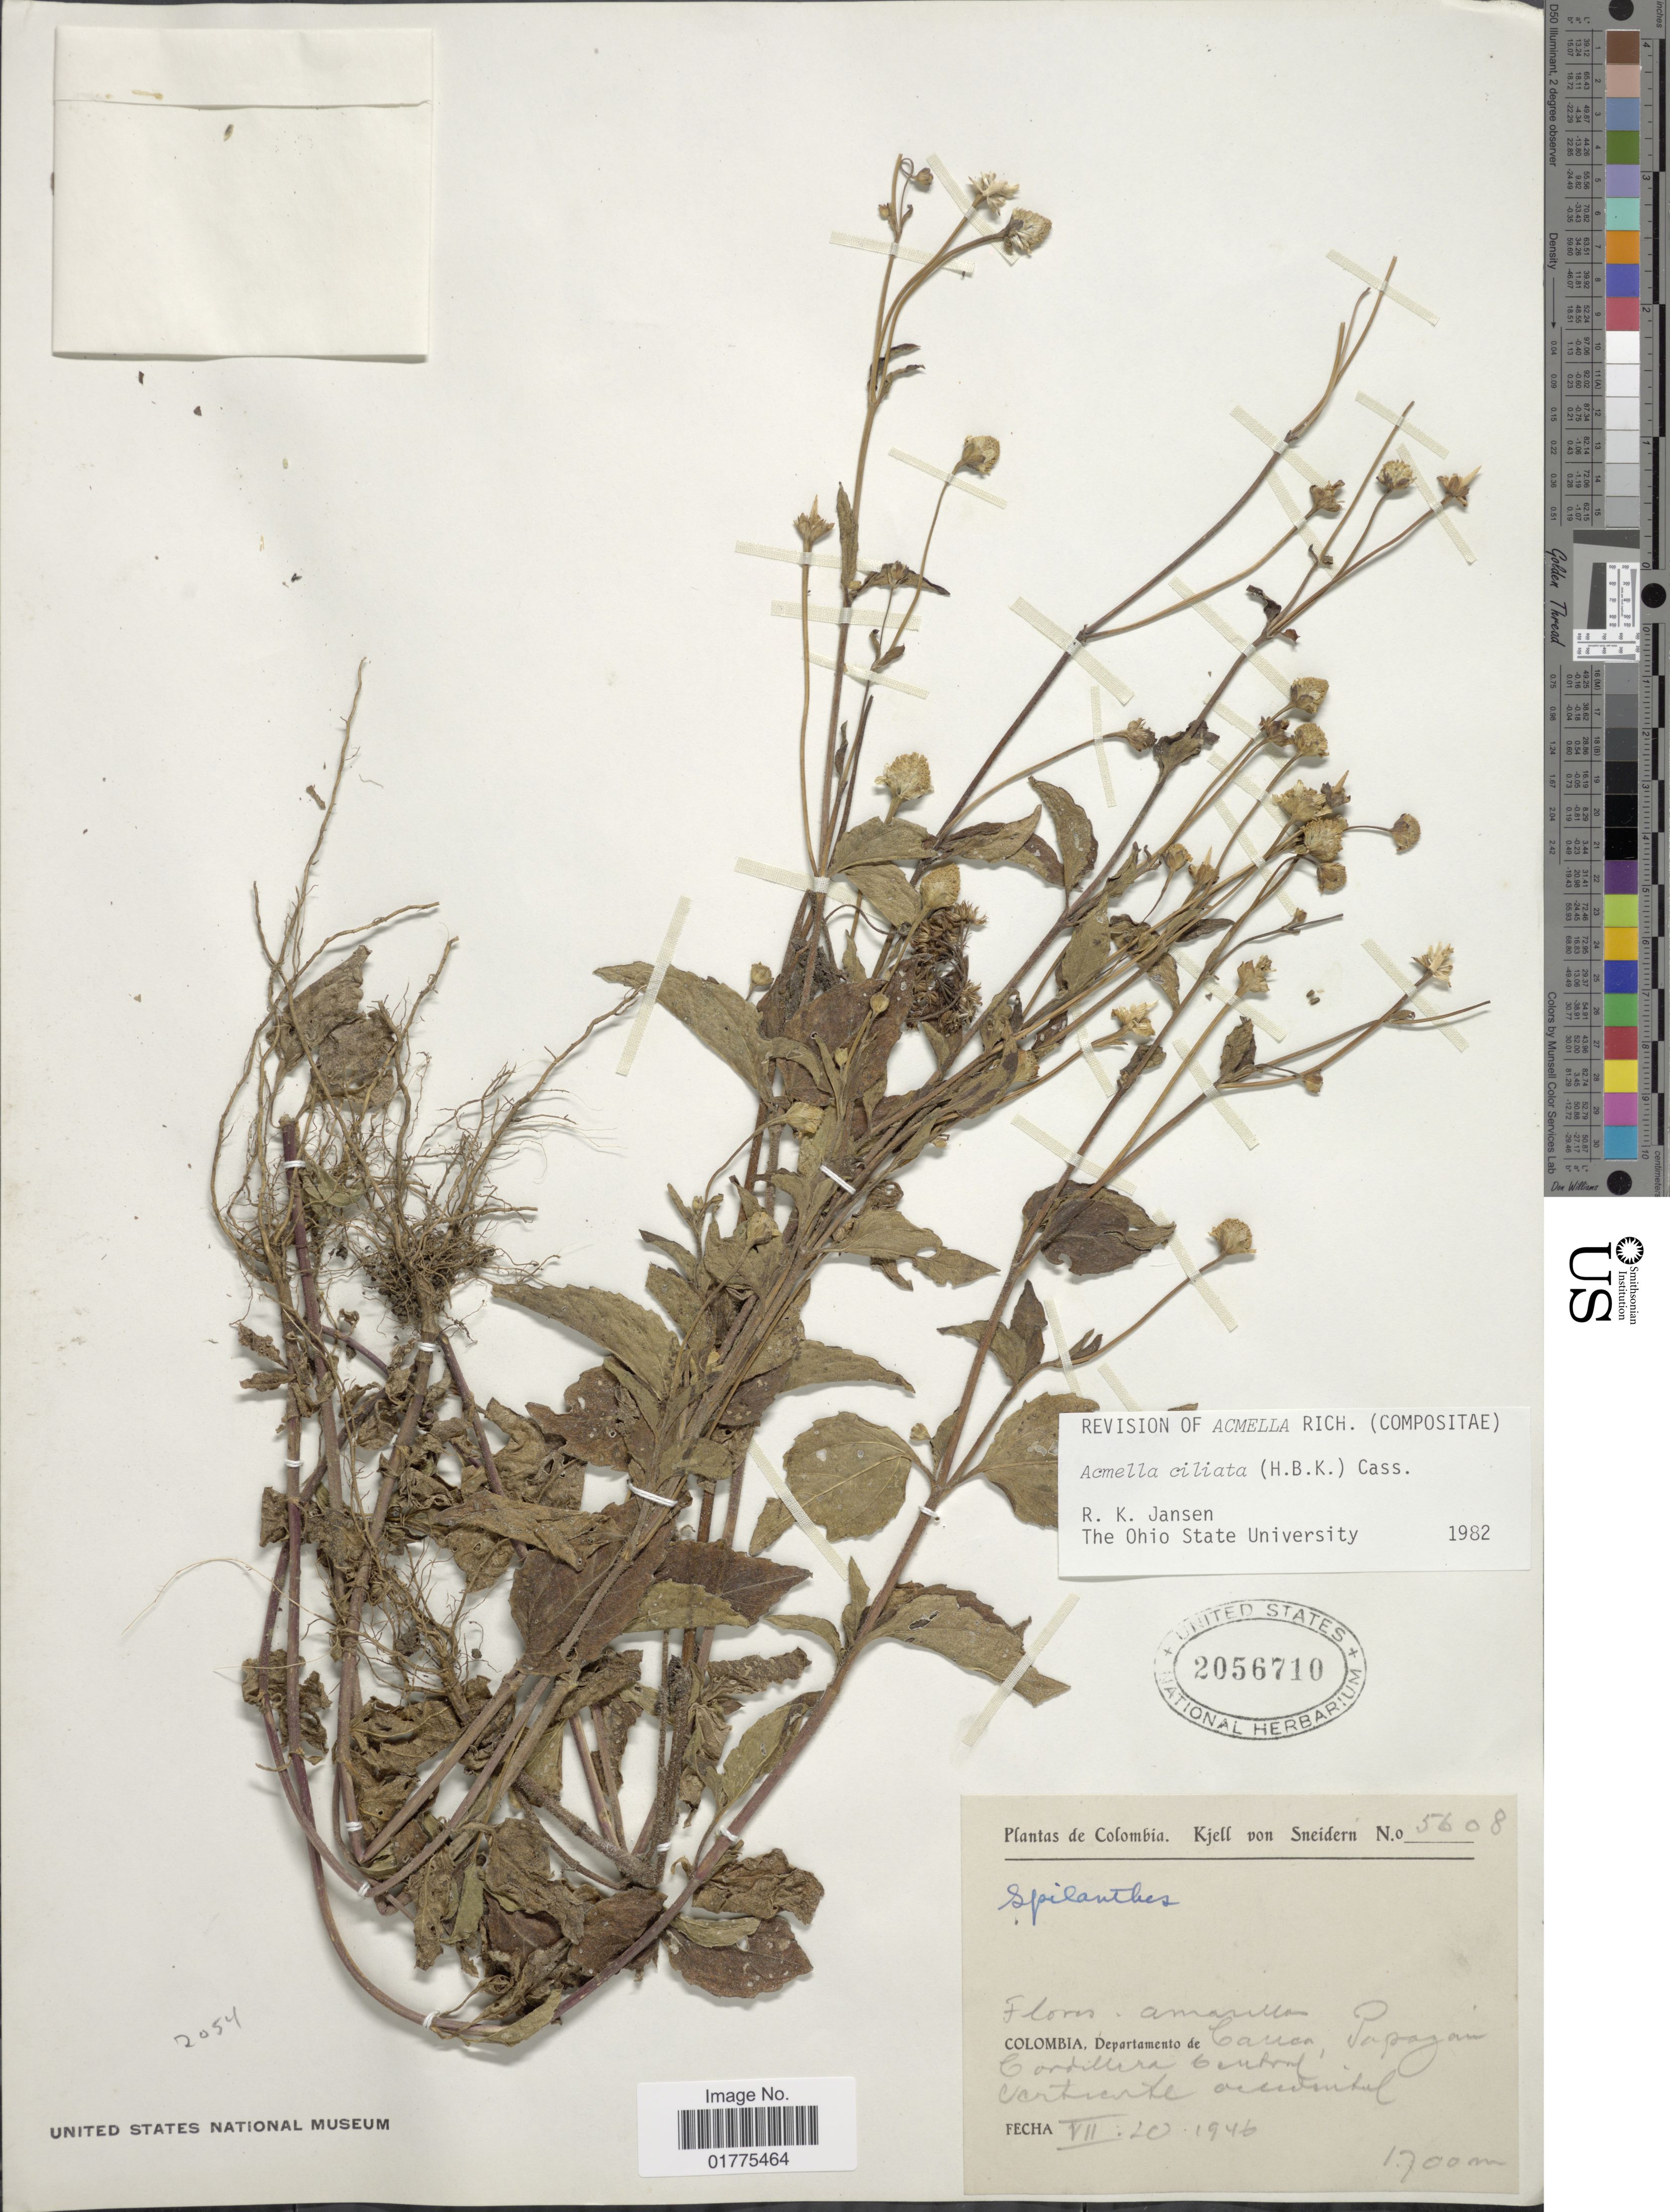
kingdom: Plantae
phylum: Tracheophyta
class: Magnoliopsida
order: Asterales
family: Asteraceae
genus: Acmella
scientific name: Acmella ciliata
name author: (Kunth) Cass.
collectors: K. von Sneidern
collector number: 5608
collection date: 1946-07-20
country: Colombia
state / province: Cauca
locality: Popayan, Cordillera Central occidental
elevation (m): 1700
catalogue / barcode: US 2056710